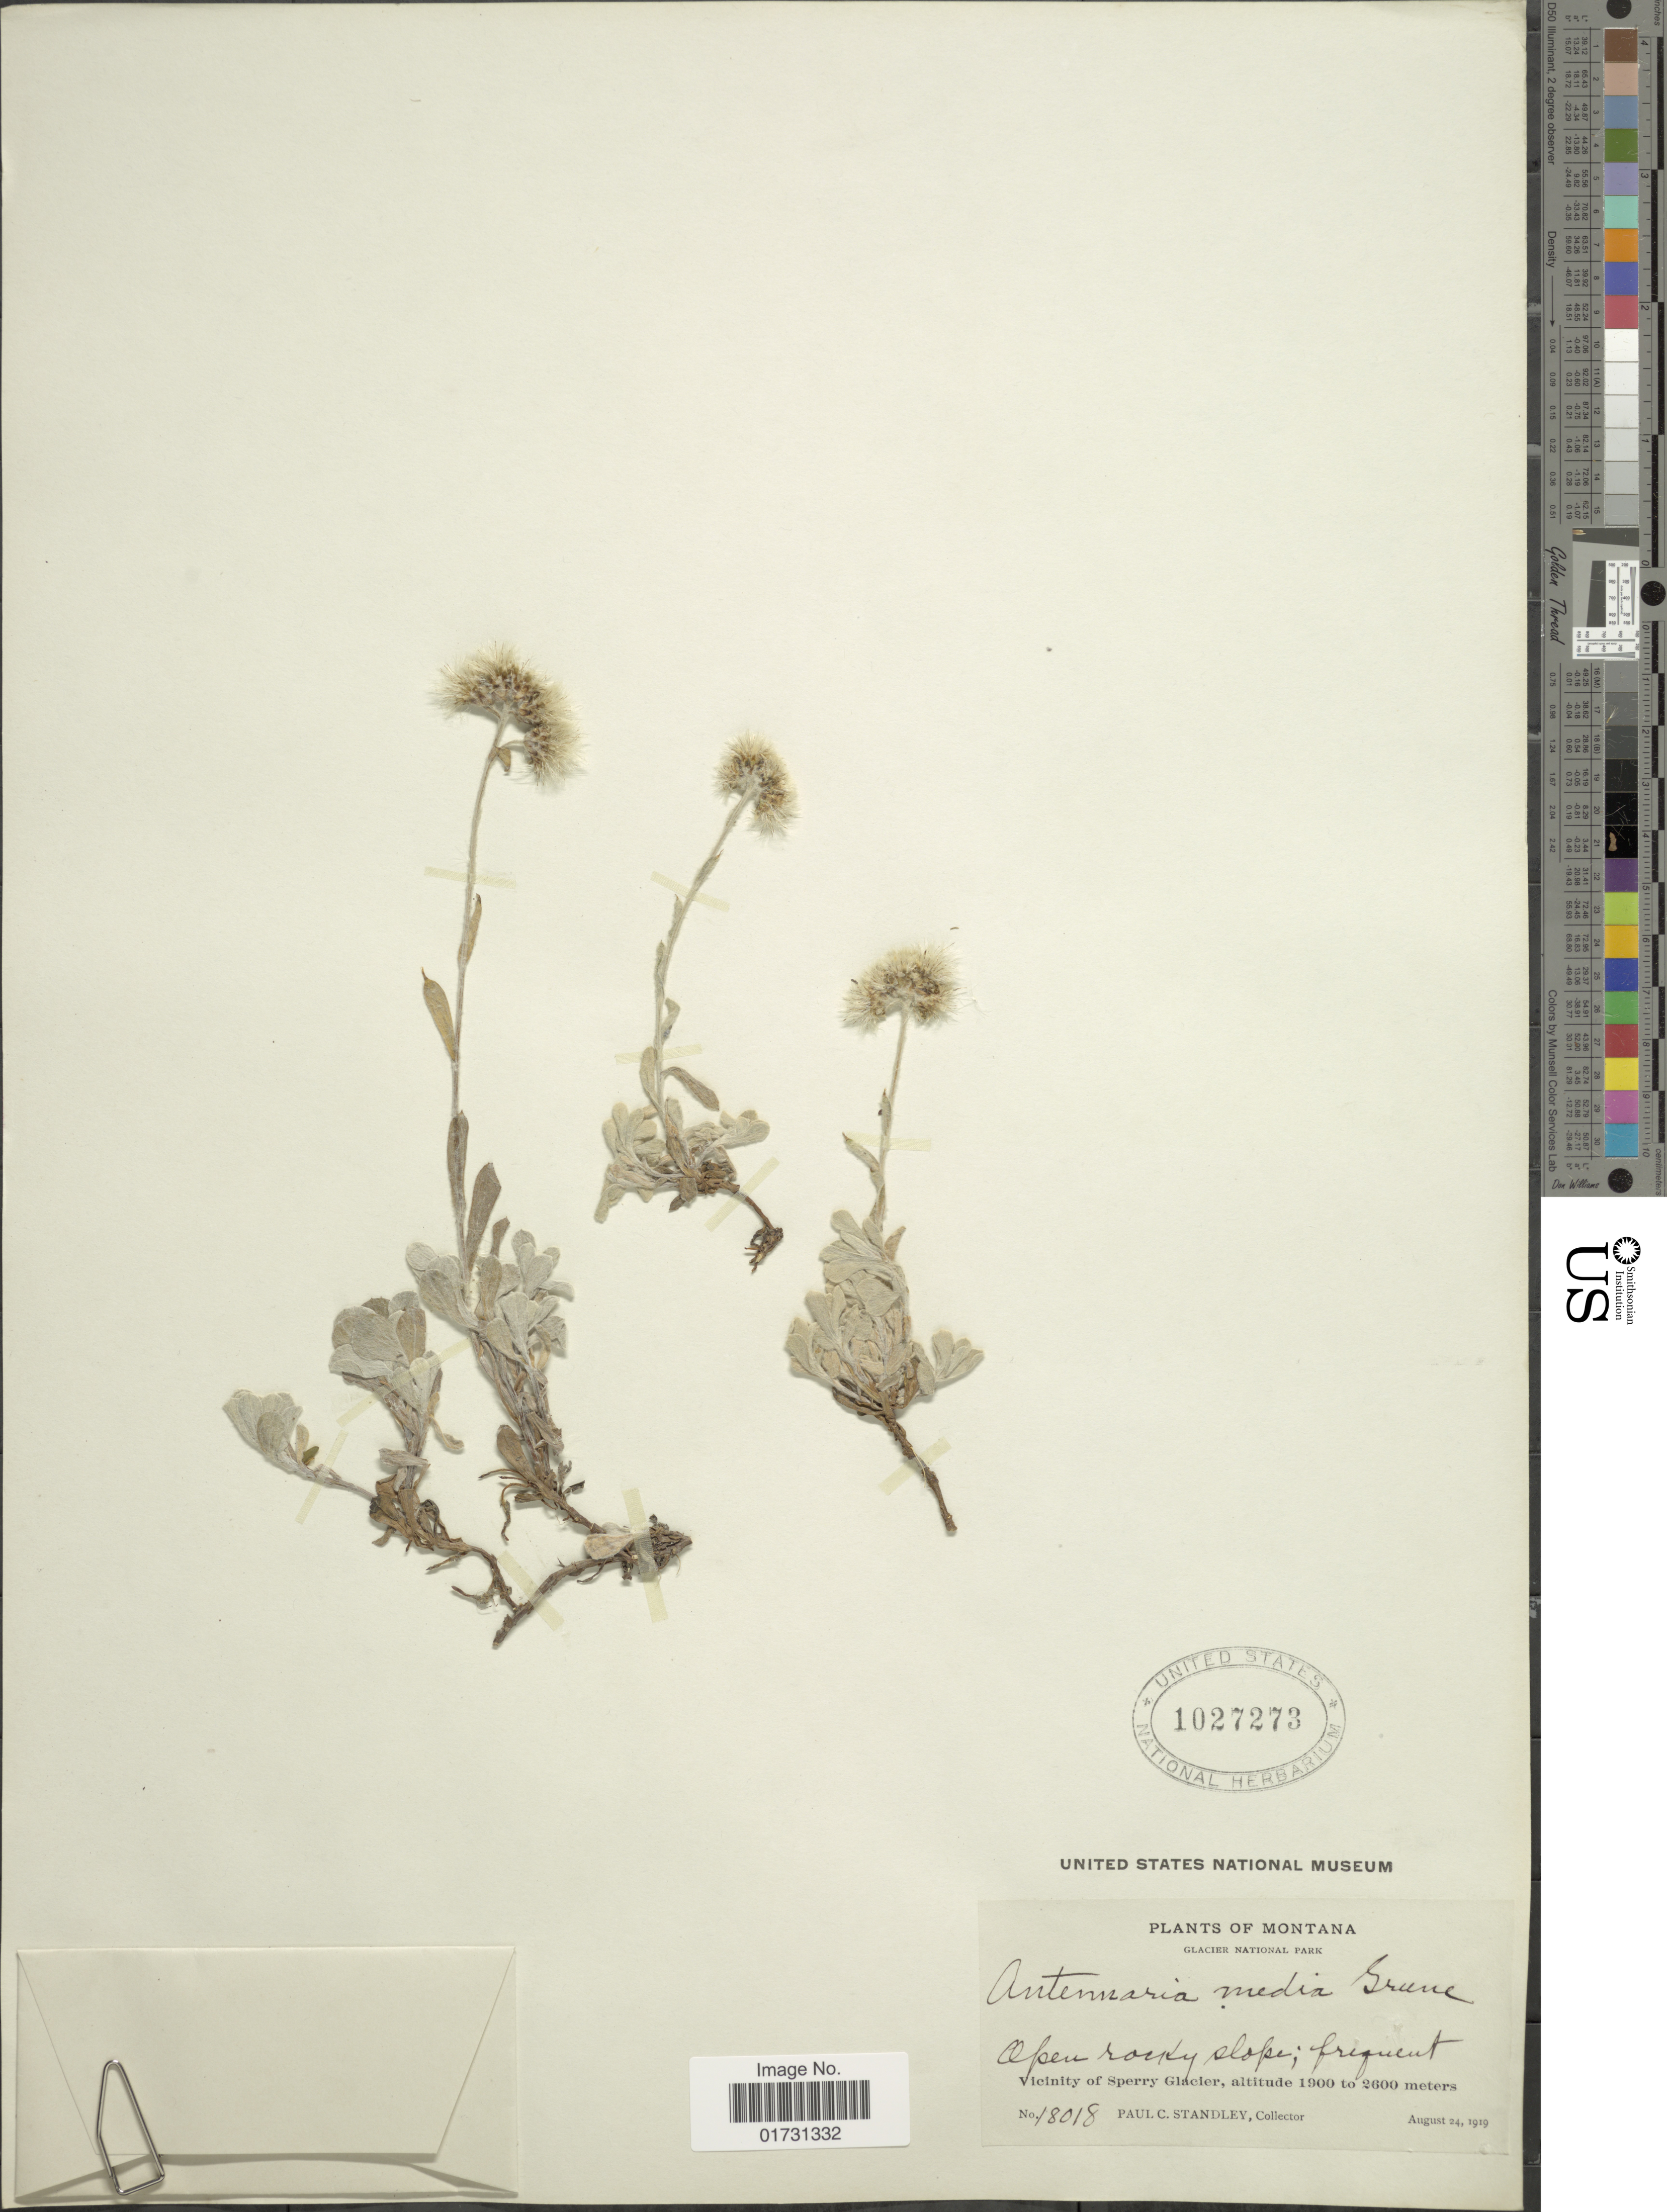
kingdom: Plantae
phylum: Tracheophyta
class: Magnoliopsida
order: Asterales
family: Asteraceae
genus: Antennaria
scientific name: Antennaria media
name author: Greene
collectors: P. C. Standley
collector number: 18018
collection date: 1919-08-24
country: United States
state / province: Montana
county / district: Flathead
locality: Glacier National Park, Vicinity of Sperry Glacier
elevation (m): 1900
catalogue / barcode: US 1027273